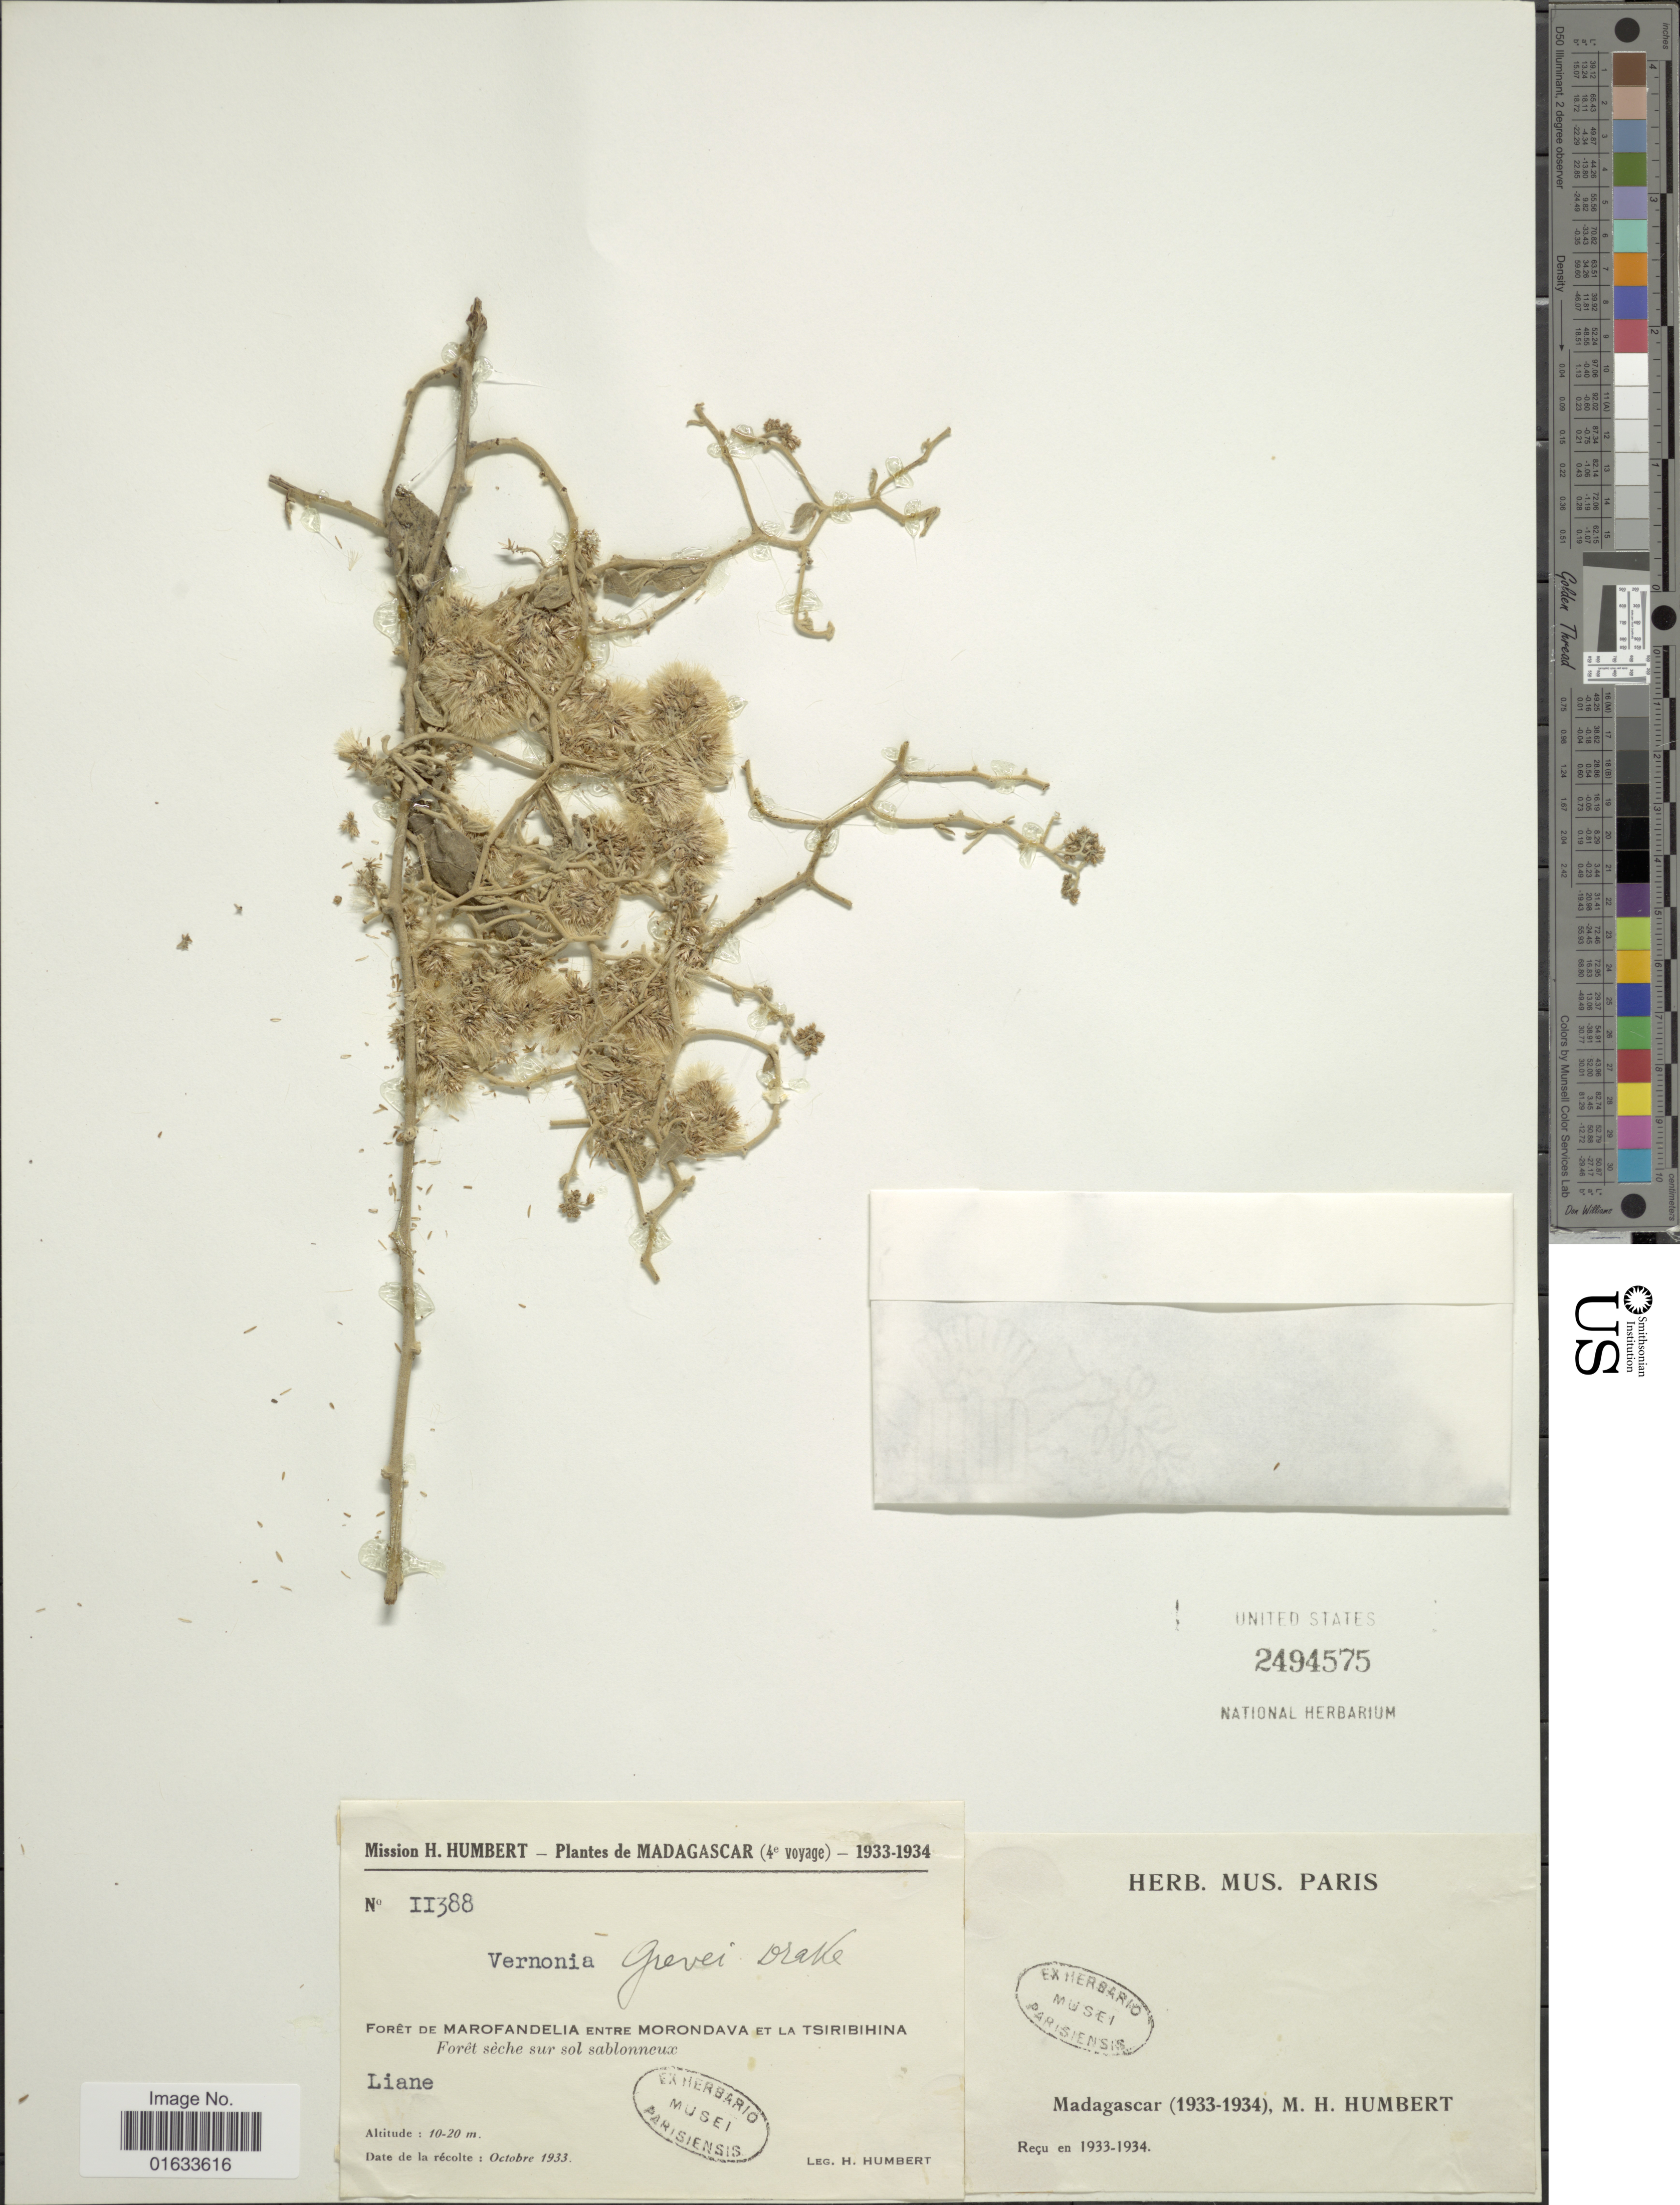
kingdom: Plantae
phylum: Tracheophyta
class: Magnoliopsida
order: Asterales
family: Asteraceae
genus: Distephanus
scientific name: Distephanus grevei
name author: (Drake) V.A. Funk & H. Rob.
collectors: H. Humbert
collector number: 11388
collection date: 1933-10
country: Madagascar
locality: Forít de Marofandelia entre Morondava et la Tsiribihina.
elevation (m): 10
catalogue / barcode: US 2494575